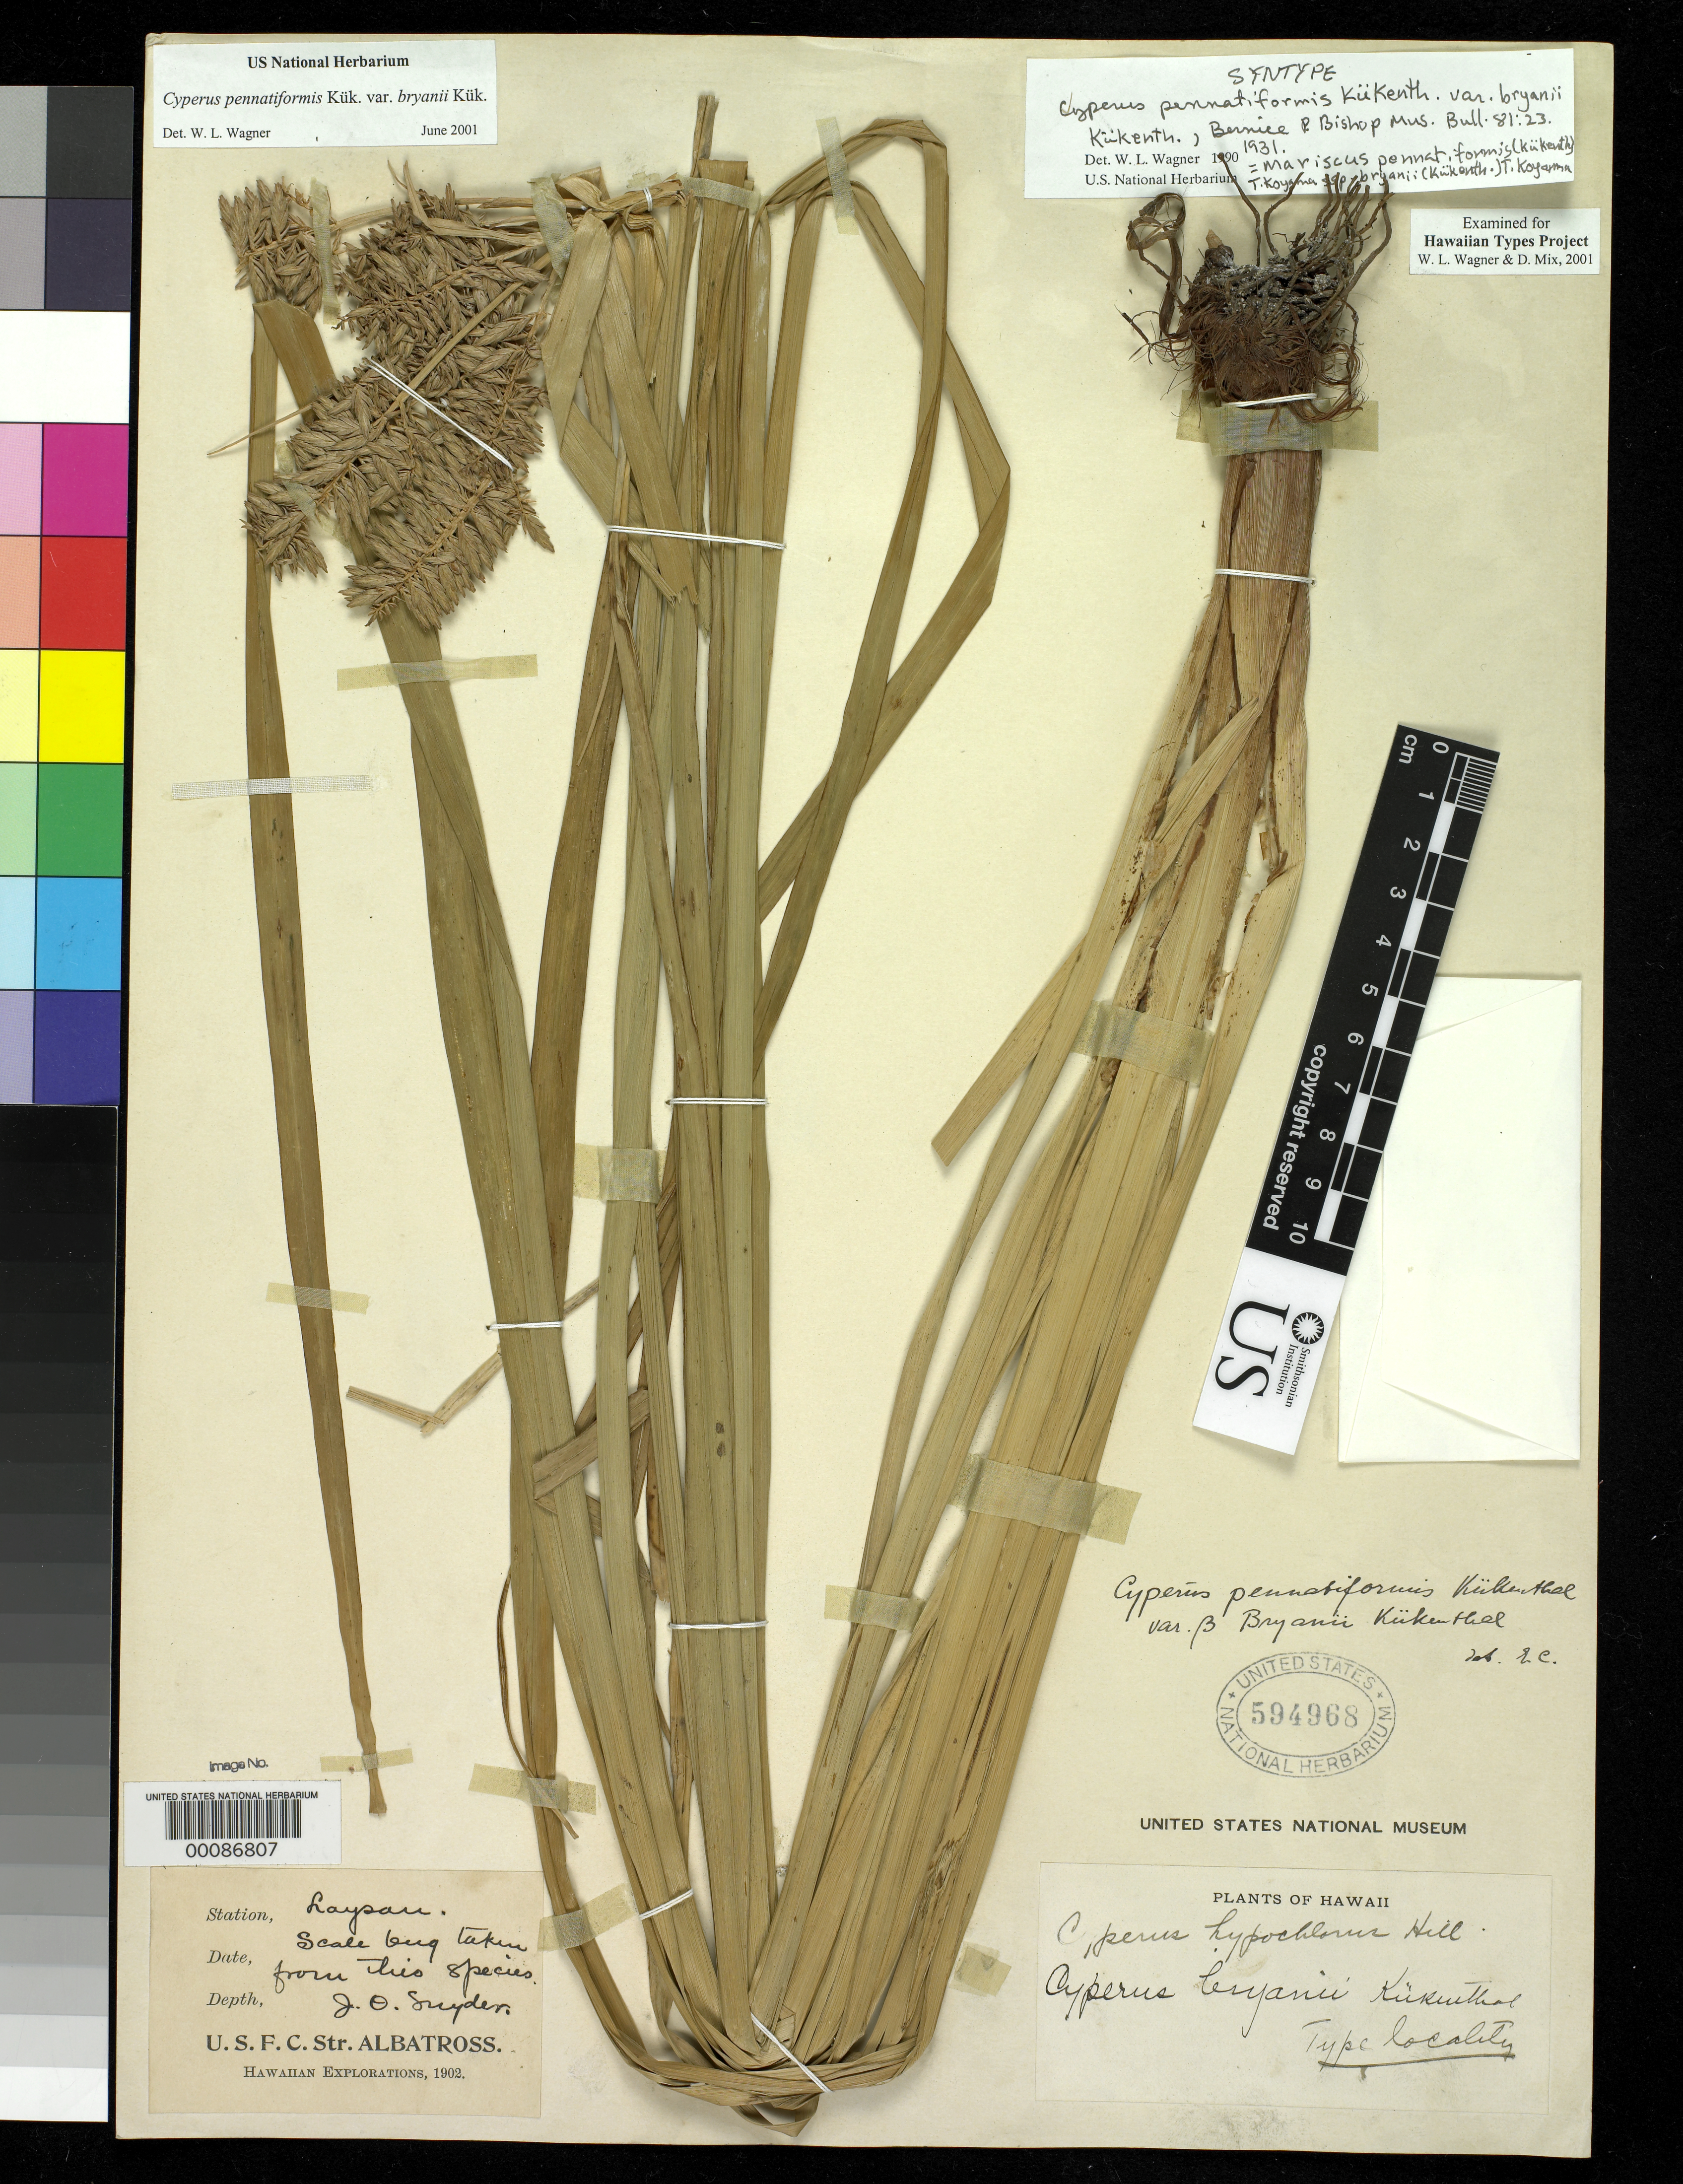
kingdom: Plantae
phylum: Tracheophyta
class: Liliopsida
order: Poales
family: Cyperaceae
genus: Cyperus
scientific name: Cyperus pennatiformis var. bryanii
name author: Kük.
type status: Syntype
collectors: J. Snyder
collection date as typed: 1902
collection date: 1902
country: United States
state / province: Hawaii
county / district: Honolulu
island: Laysan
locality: Laysan. [Leeward Is.]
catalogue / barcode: US 594968